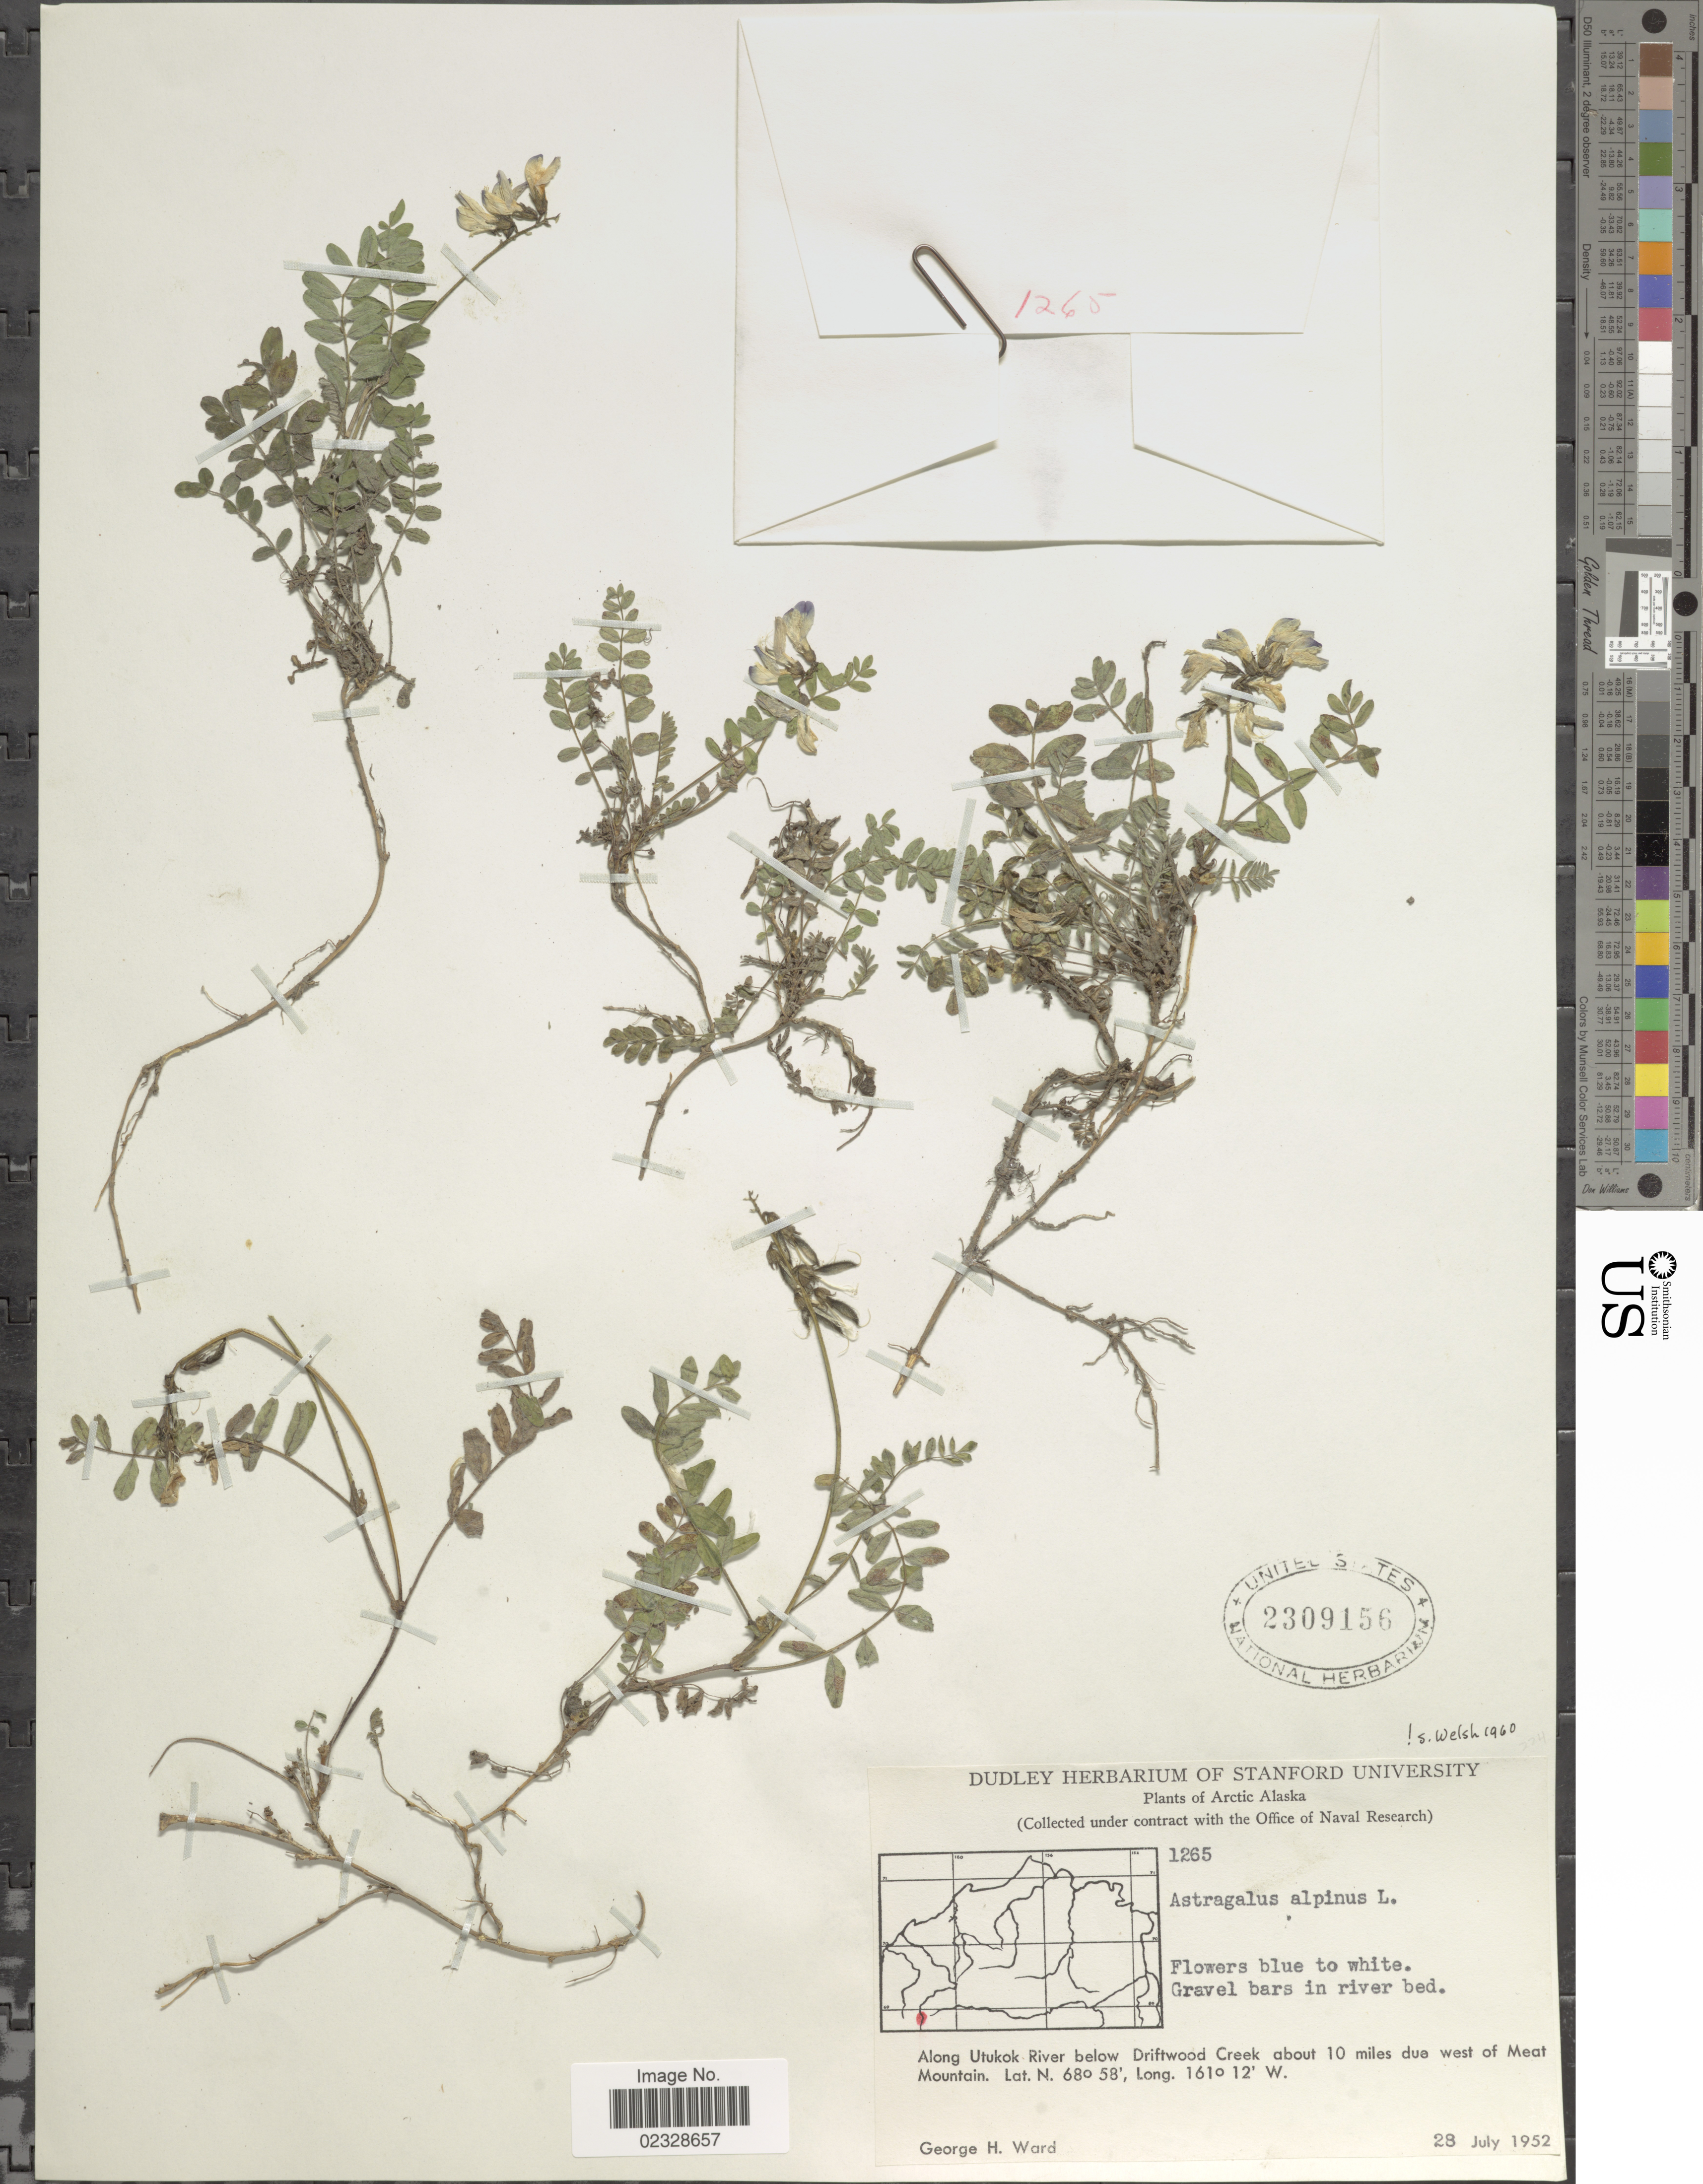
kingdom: Plantae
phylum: Tracheophyta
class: Magnoliopsida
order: Fabales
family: Fabaceae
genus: Astragalus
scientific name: Astragalus alpinus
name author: L.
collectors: G. H. Ward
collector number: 1265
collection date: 1952-07-28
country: United States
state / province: Alaska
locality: Arctic Alaska, along Utukok River below Driftwood Creek about 10 miles due west of Meat Mountain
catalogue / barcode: US 2309156